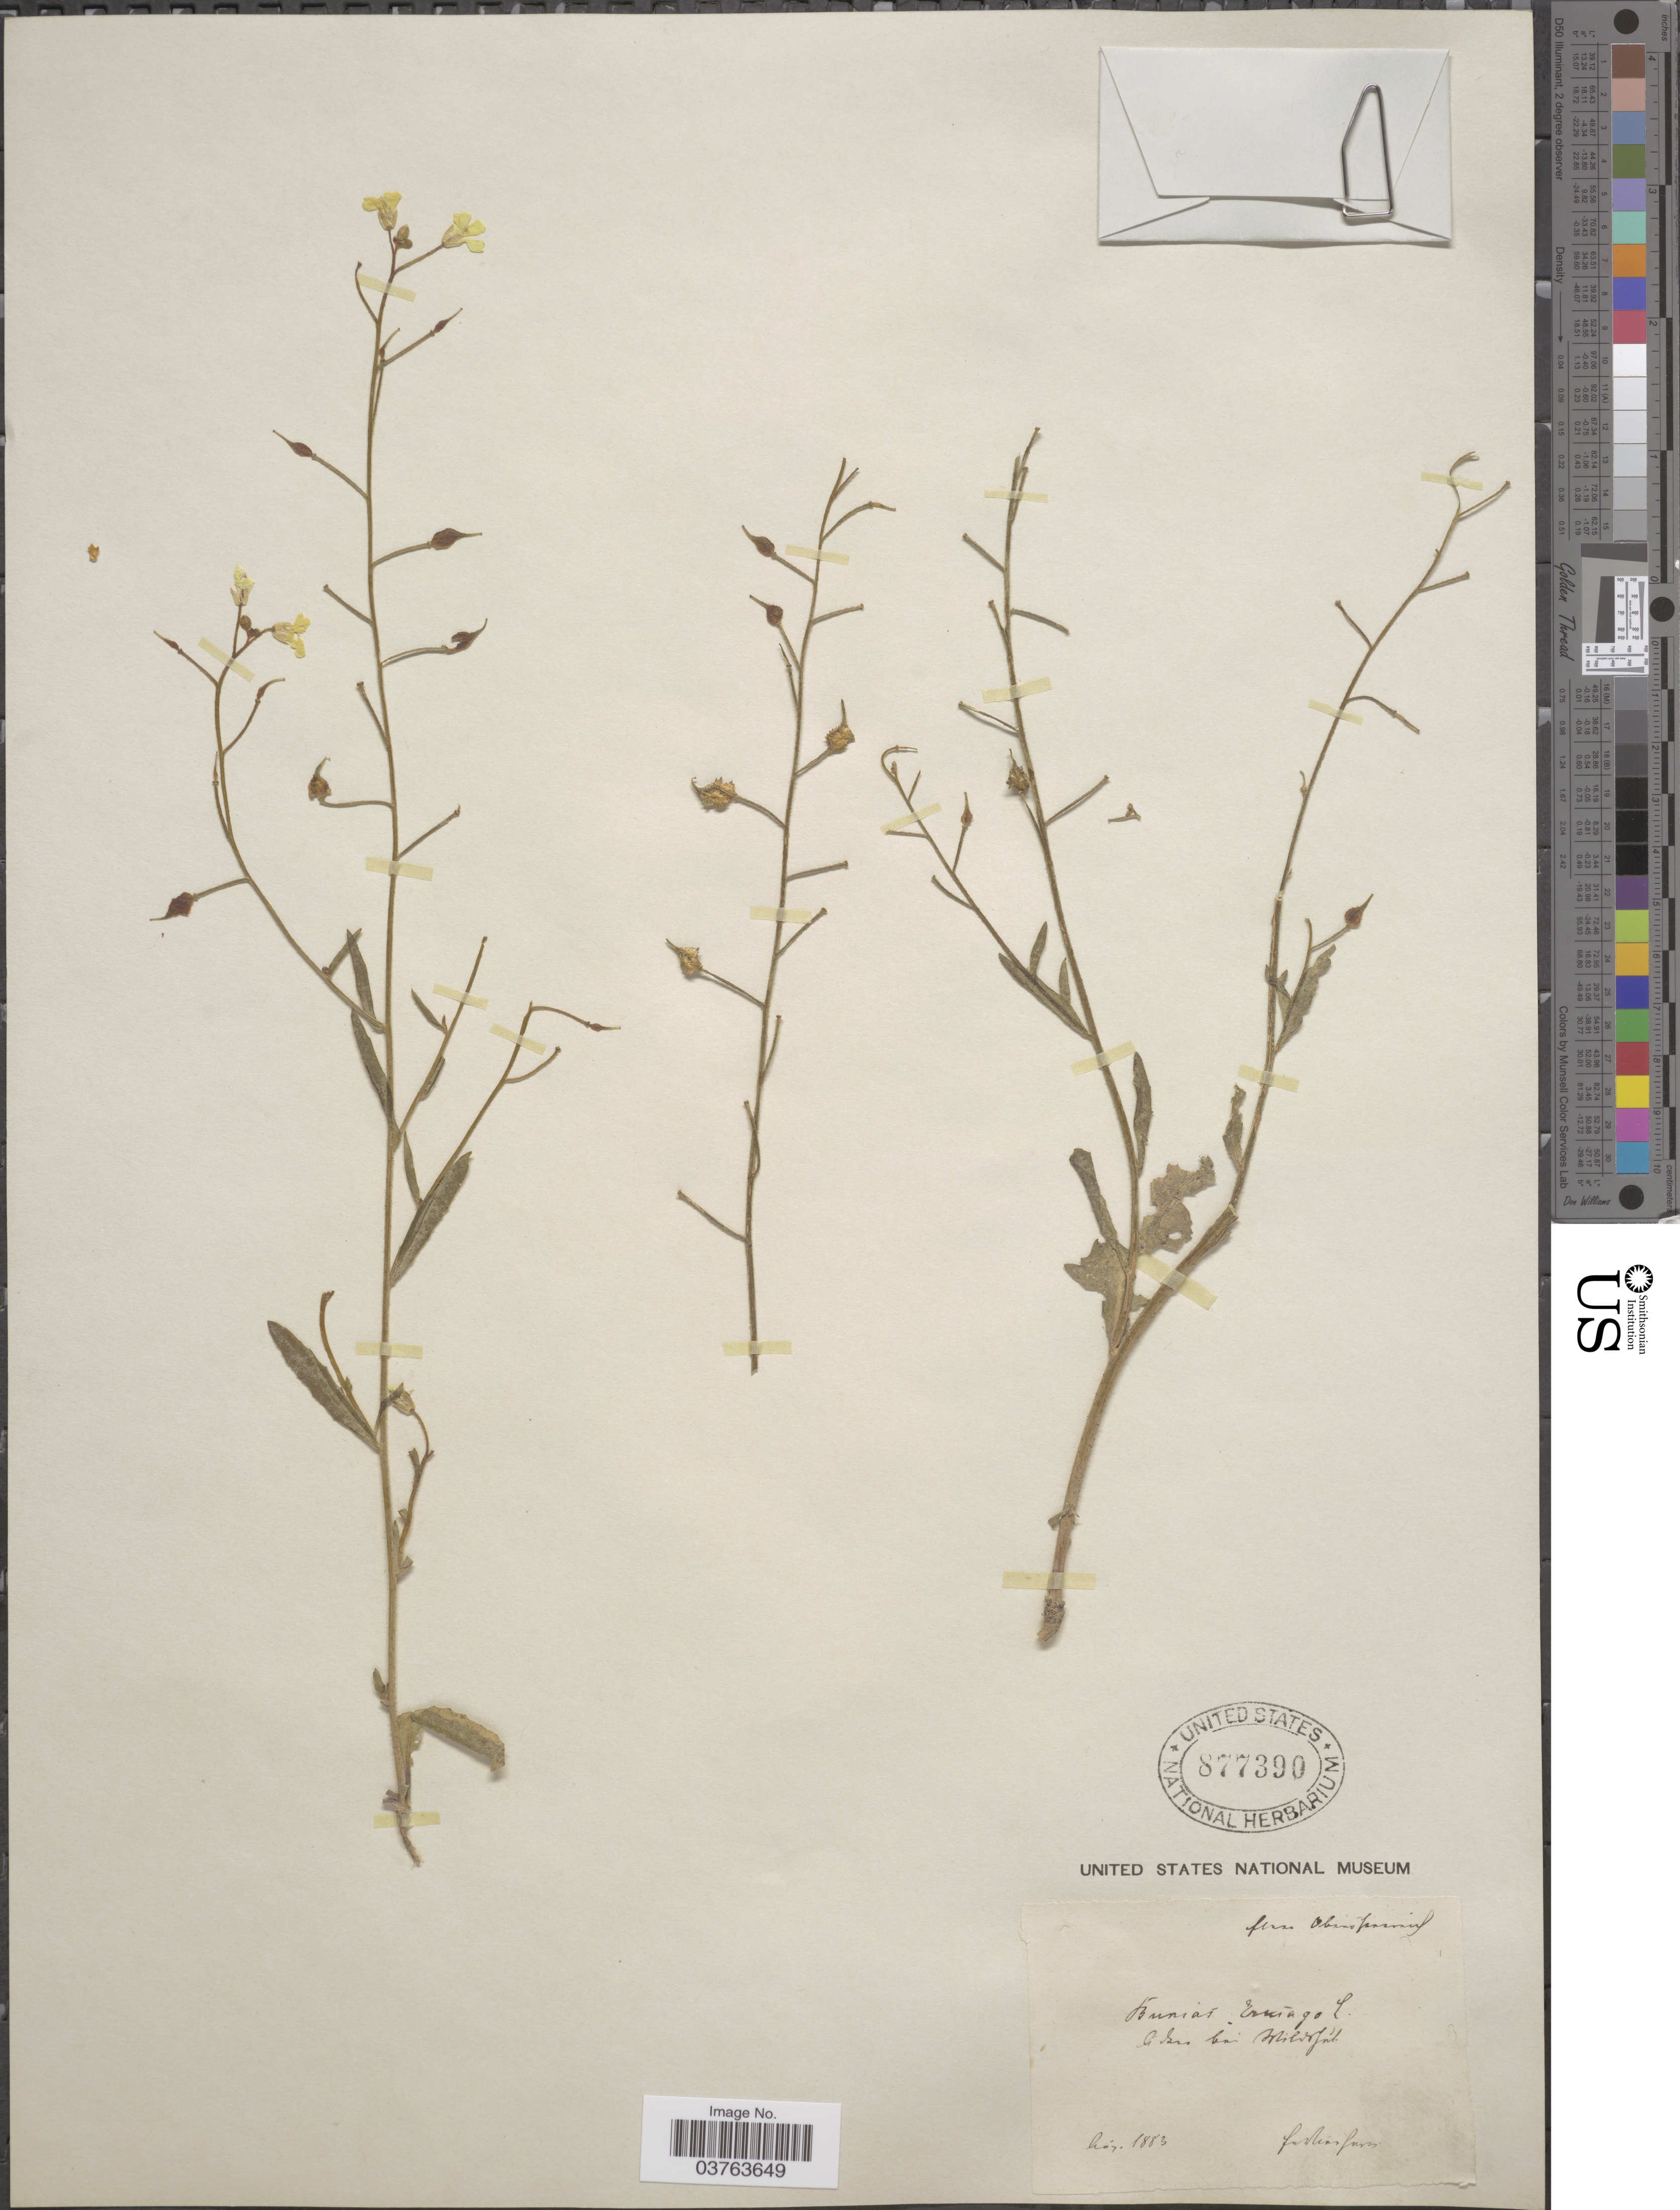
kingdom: Plantae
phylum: Tracheophyta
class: Magnoliopsida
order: Brassicales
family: Brassicaceae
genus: Bunias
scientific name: Bunias erucago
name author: L.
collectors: F. Vierhapper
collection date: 1883-08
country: Austria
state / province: Oberosterreich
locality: Flora Oberösterreich, Äcker bei Wildshut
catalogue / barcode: US 877390